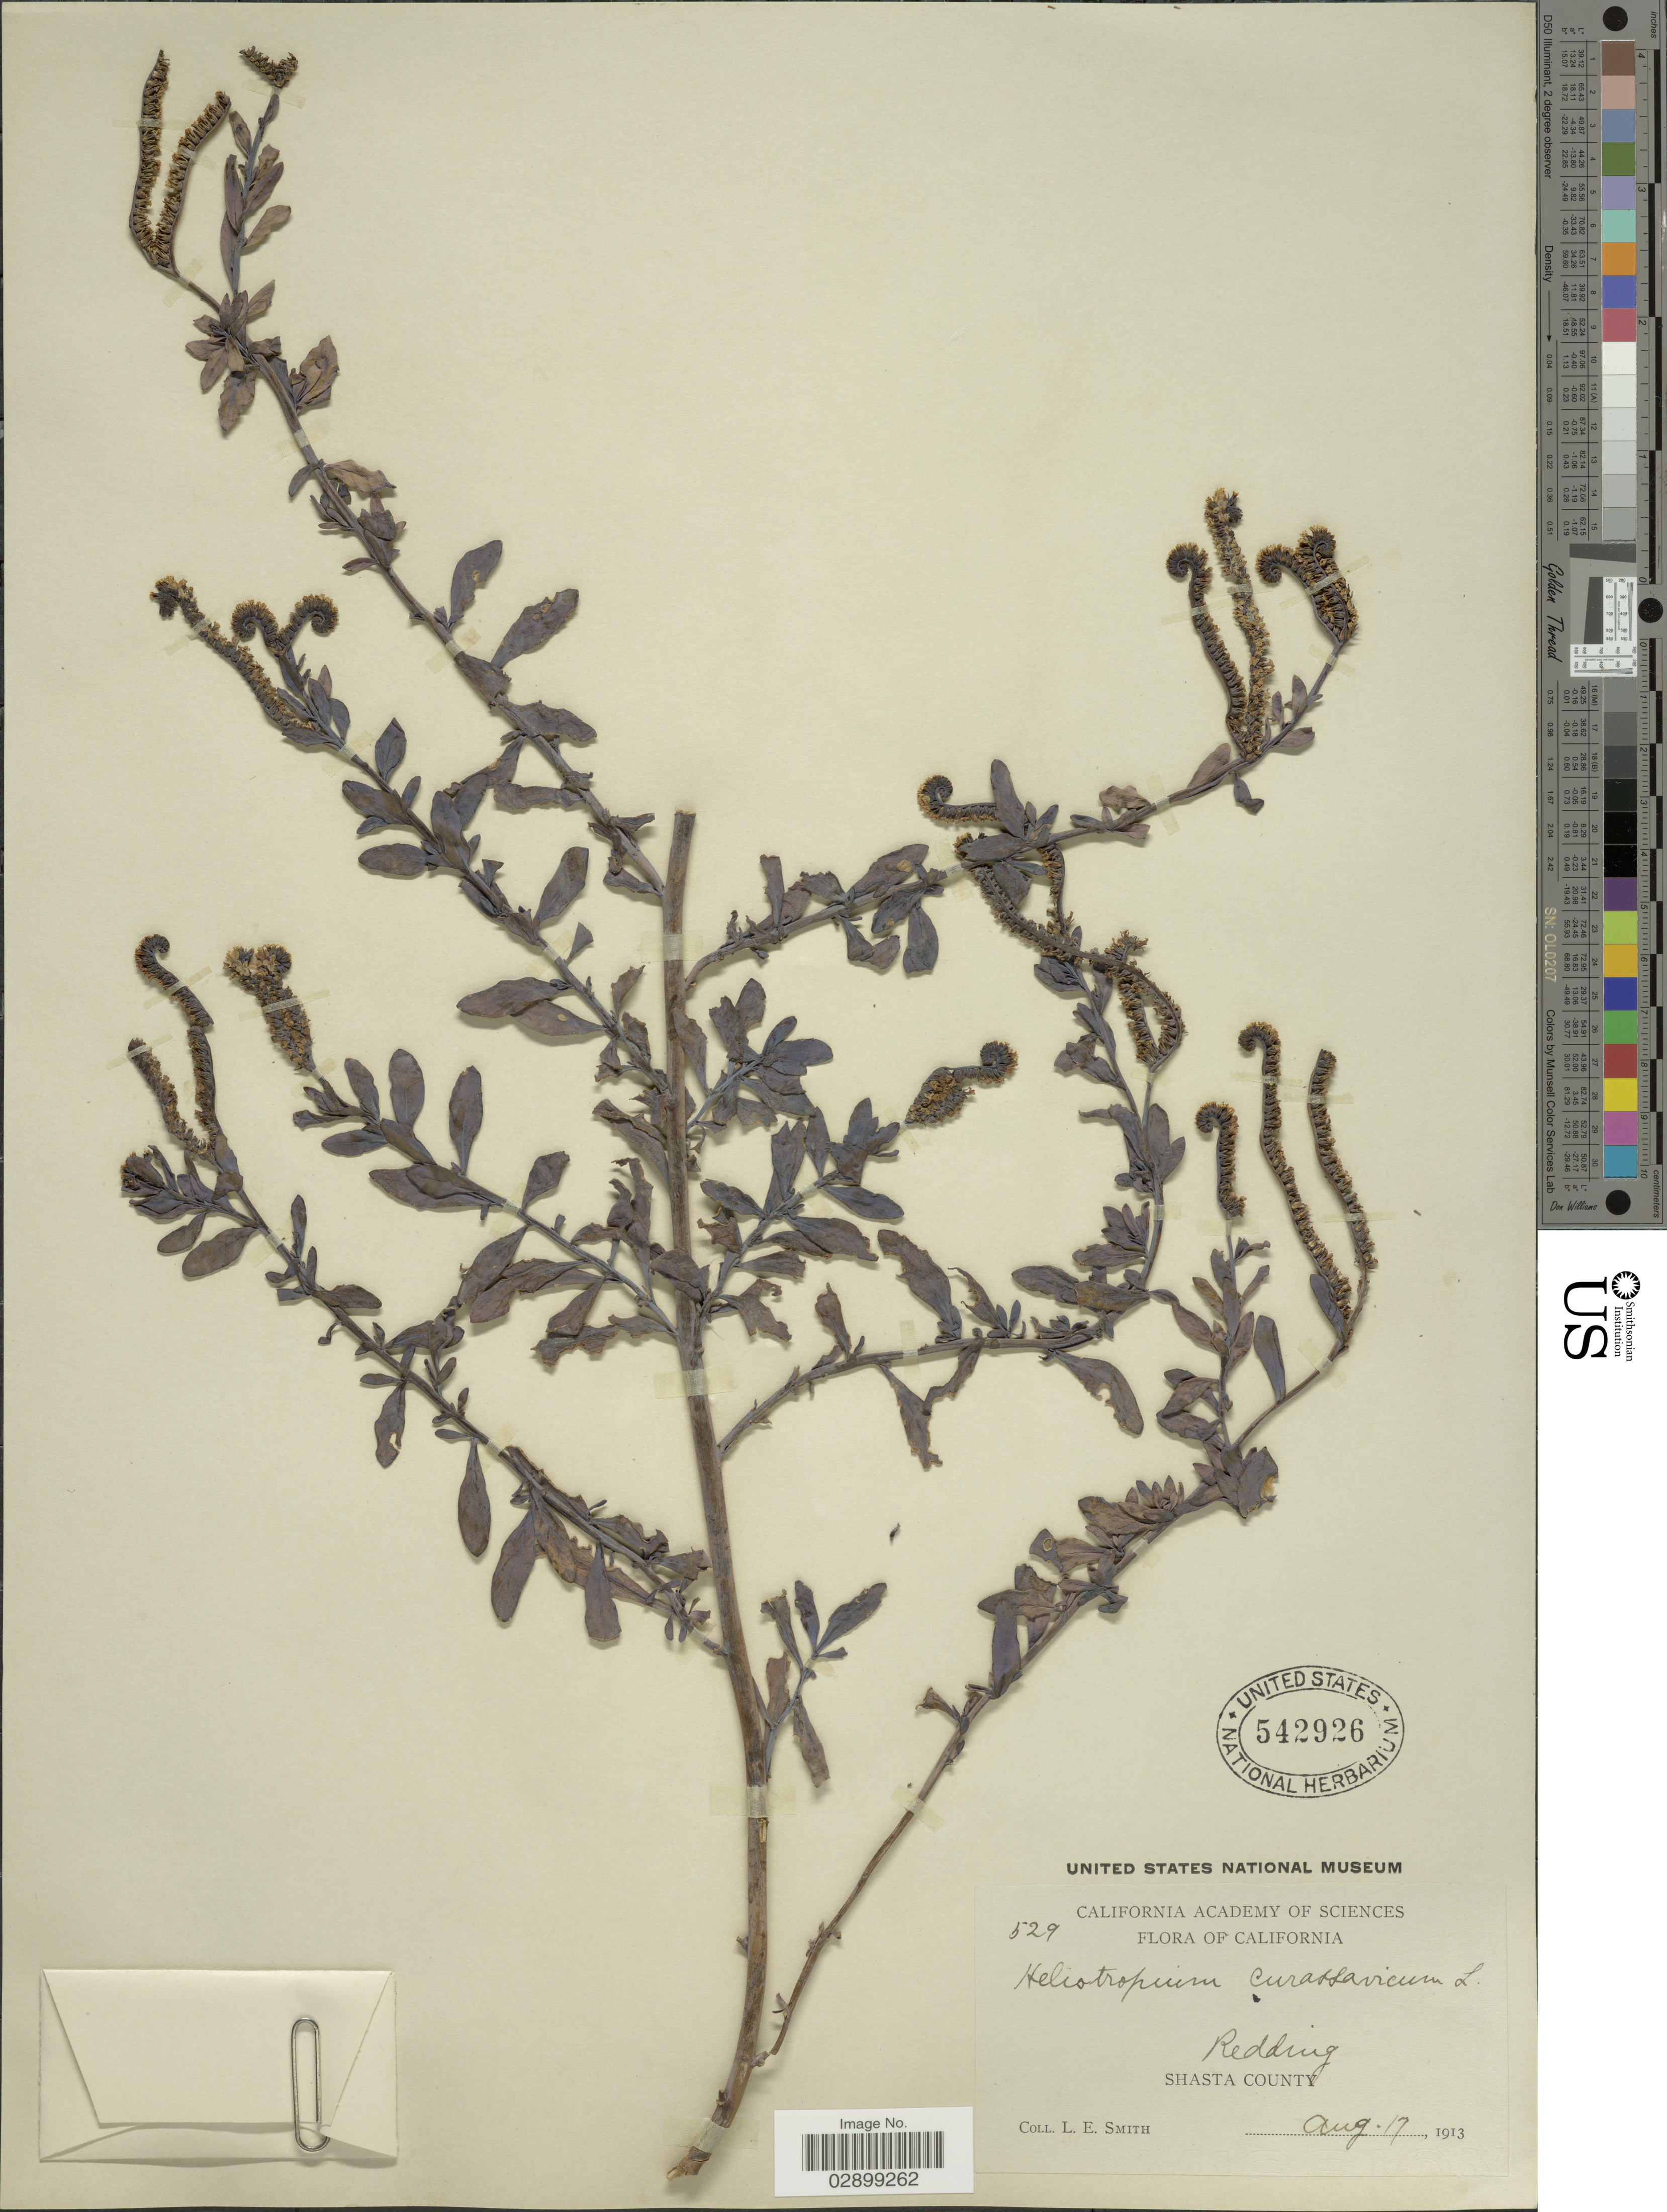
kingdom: Plantae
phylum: Tracheophyta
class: Magnoliopsida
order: Boraginales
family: Heliotropiaceae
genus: Heliotropium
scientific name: Heliotropium curassavicum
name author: L.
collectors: L. E. Smith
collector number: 529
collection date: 1913-08-17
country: United States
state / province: California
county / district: Shasta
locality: Redding. Shasta County.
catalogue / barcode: US 542926